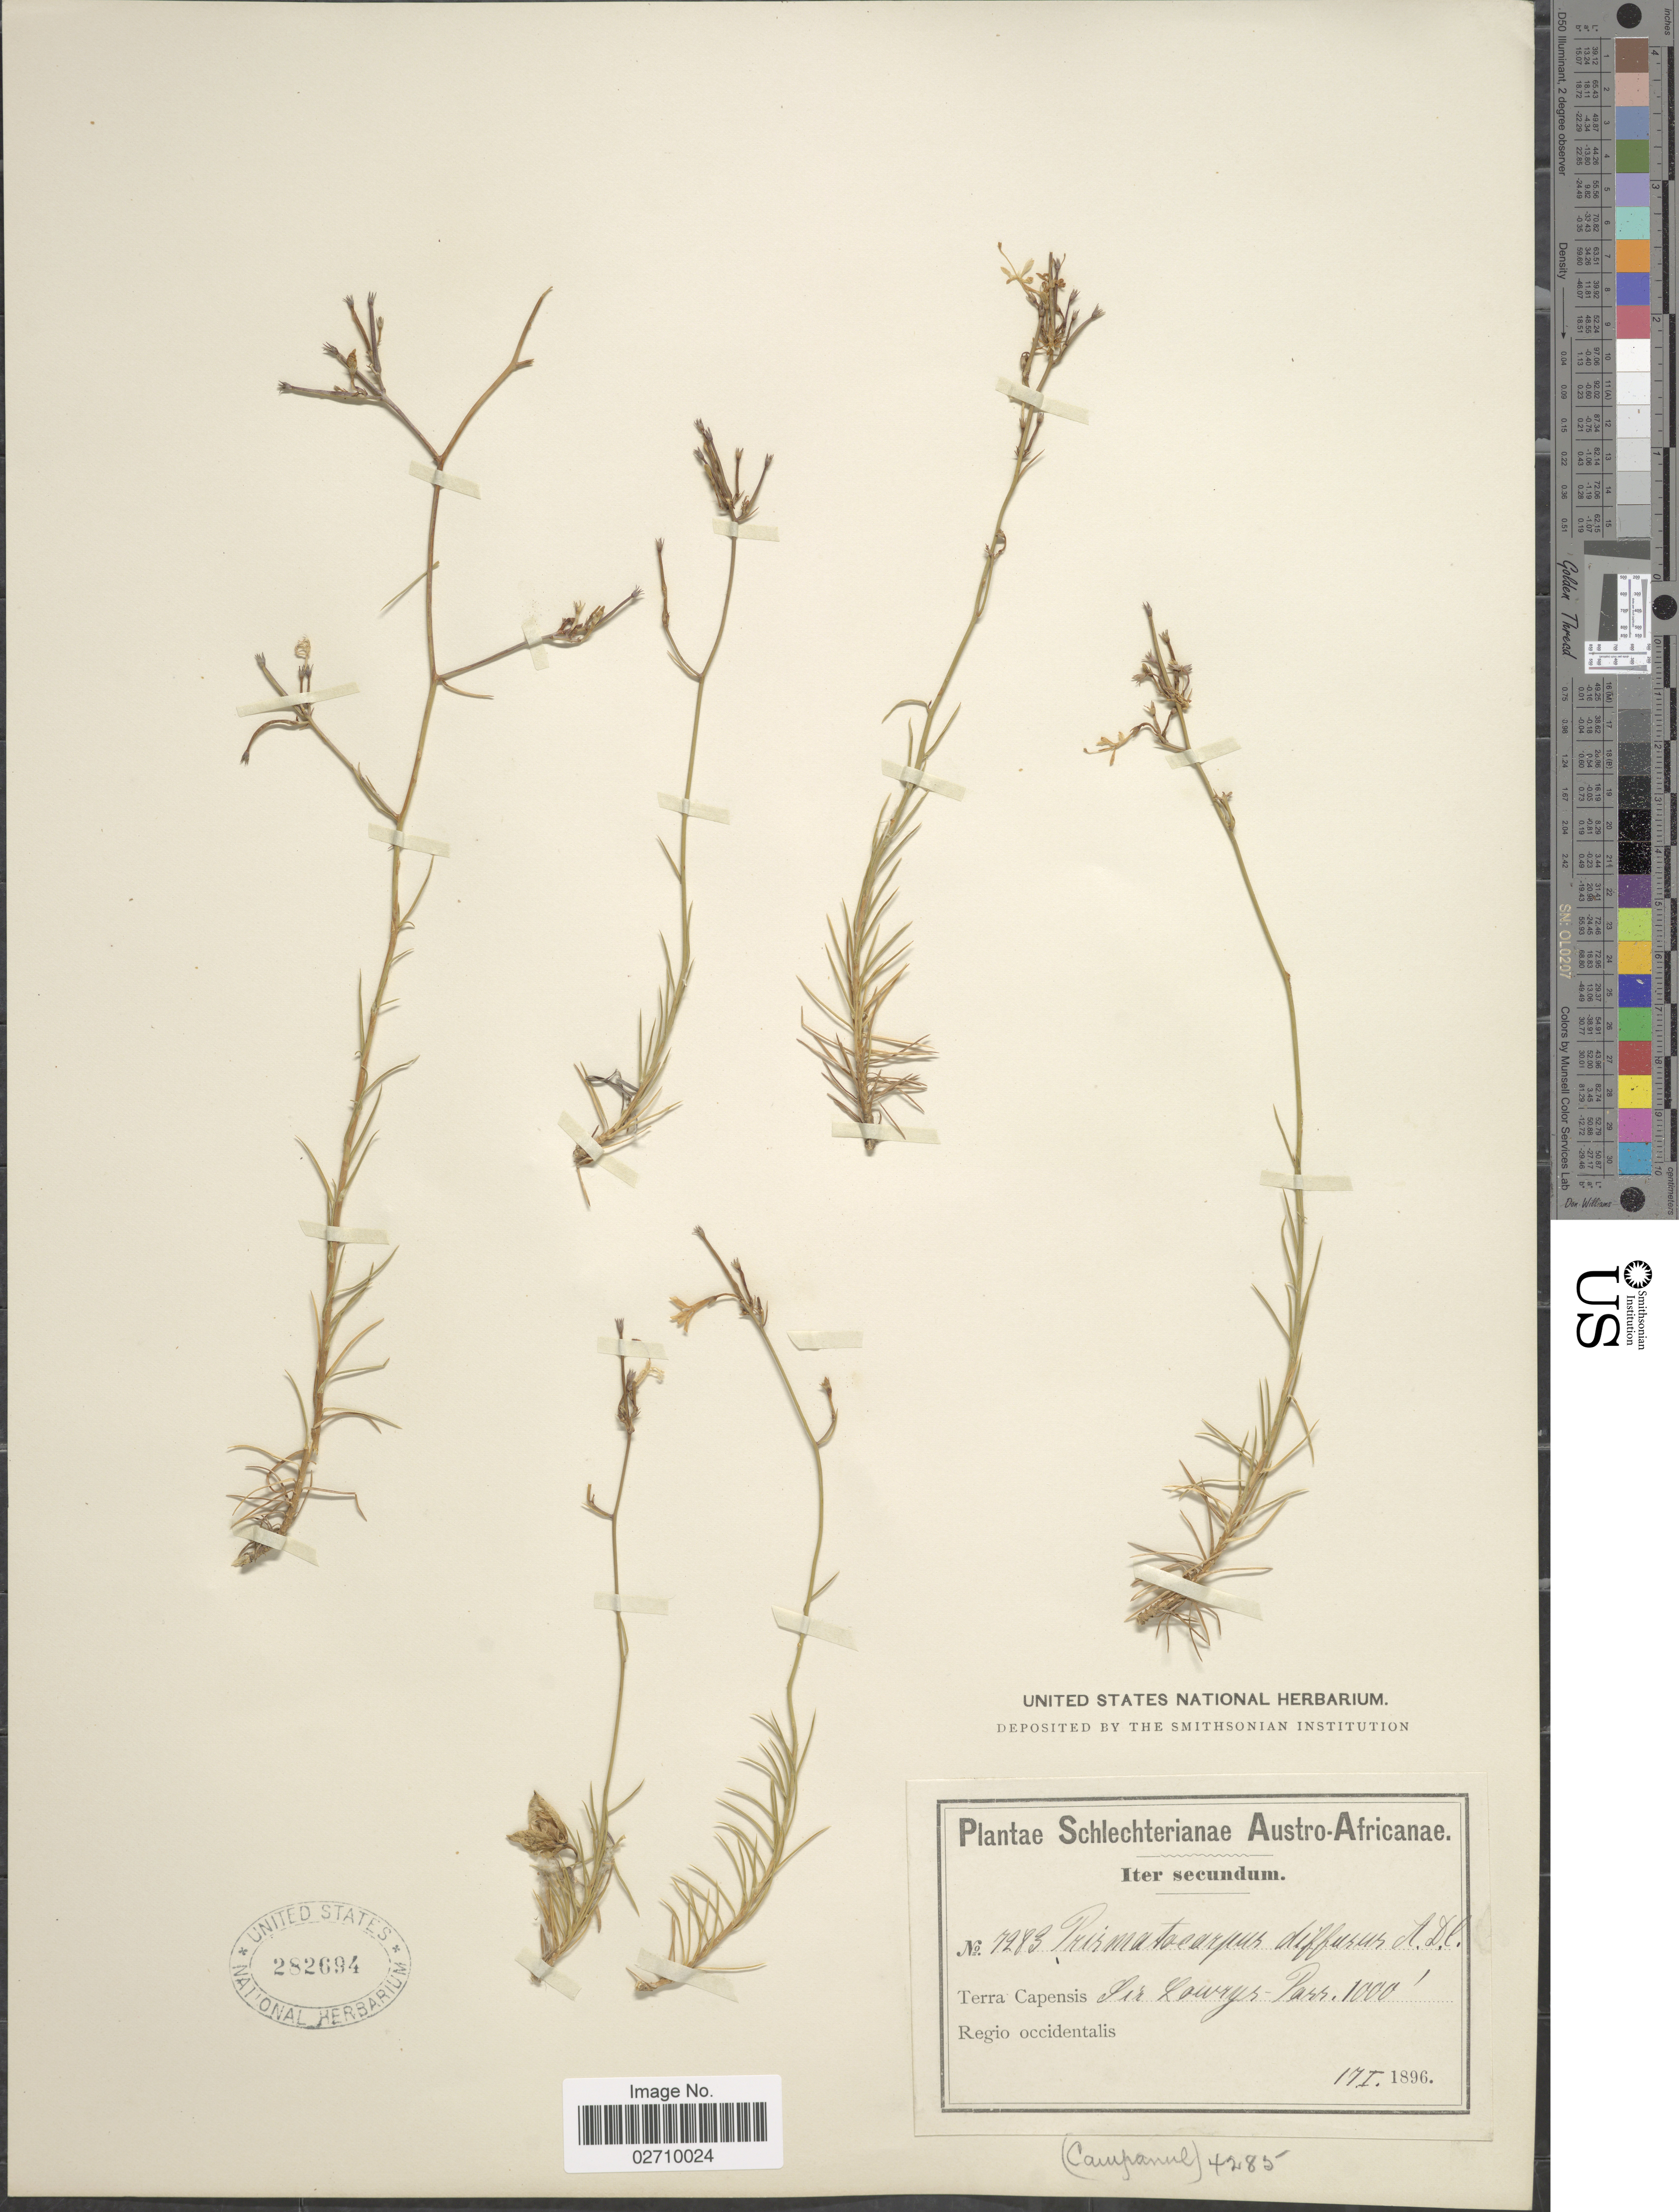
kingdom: Plantae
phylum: Tracheophyta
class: Magnoliopsida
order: Asterales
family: Campanulaceae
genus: Prismatocarpus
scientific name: Prismatocarpus diffusus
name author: (L. f.) A. DC.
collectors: Schlechter, --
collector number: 7283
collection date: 1896-01-17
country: South Africa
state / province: Western Cape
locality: Austro-Africanae. Terra Capensis. Sir Lowry's Pass. Regio occidentalis.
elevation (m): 305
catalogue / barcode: US 282694